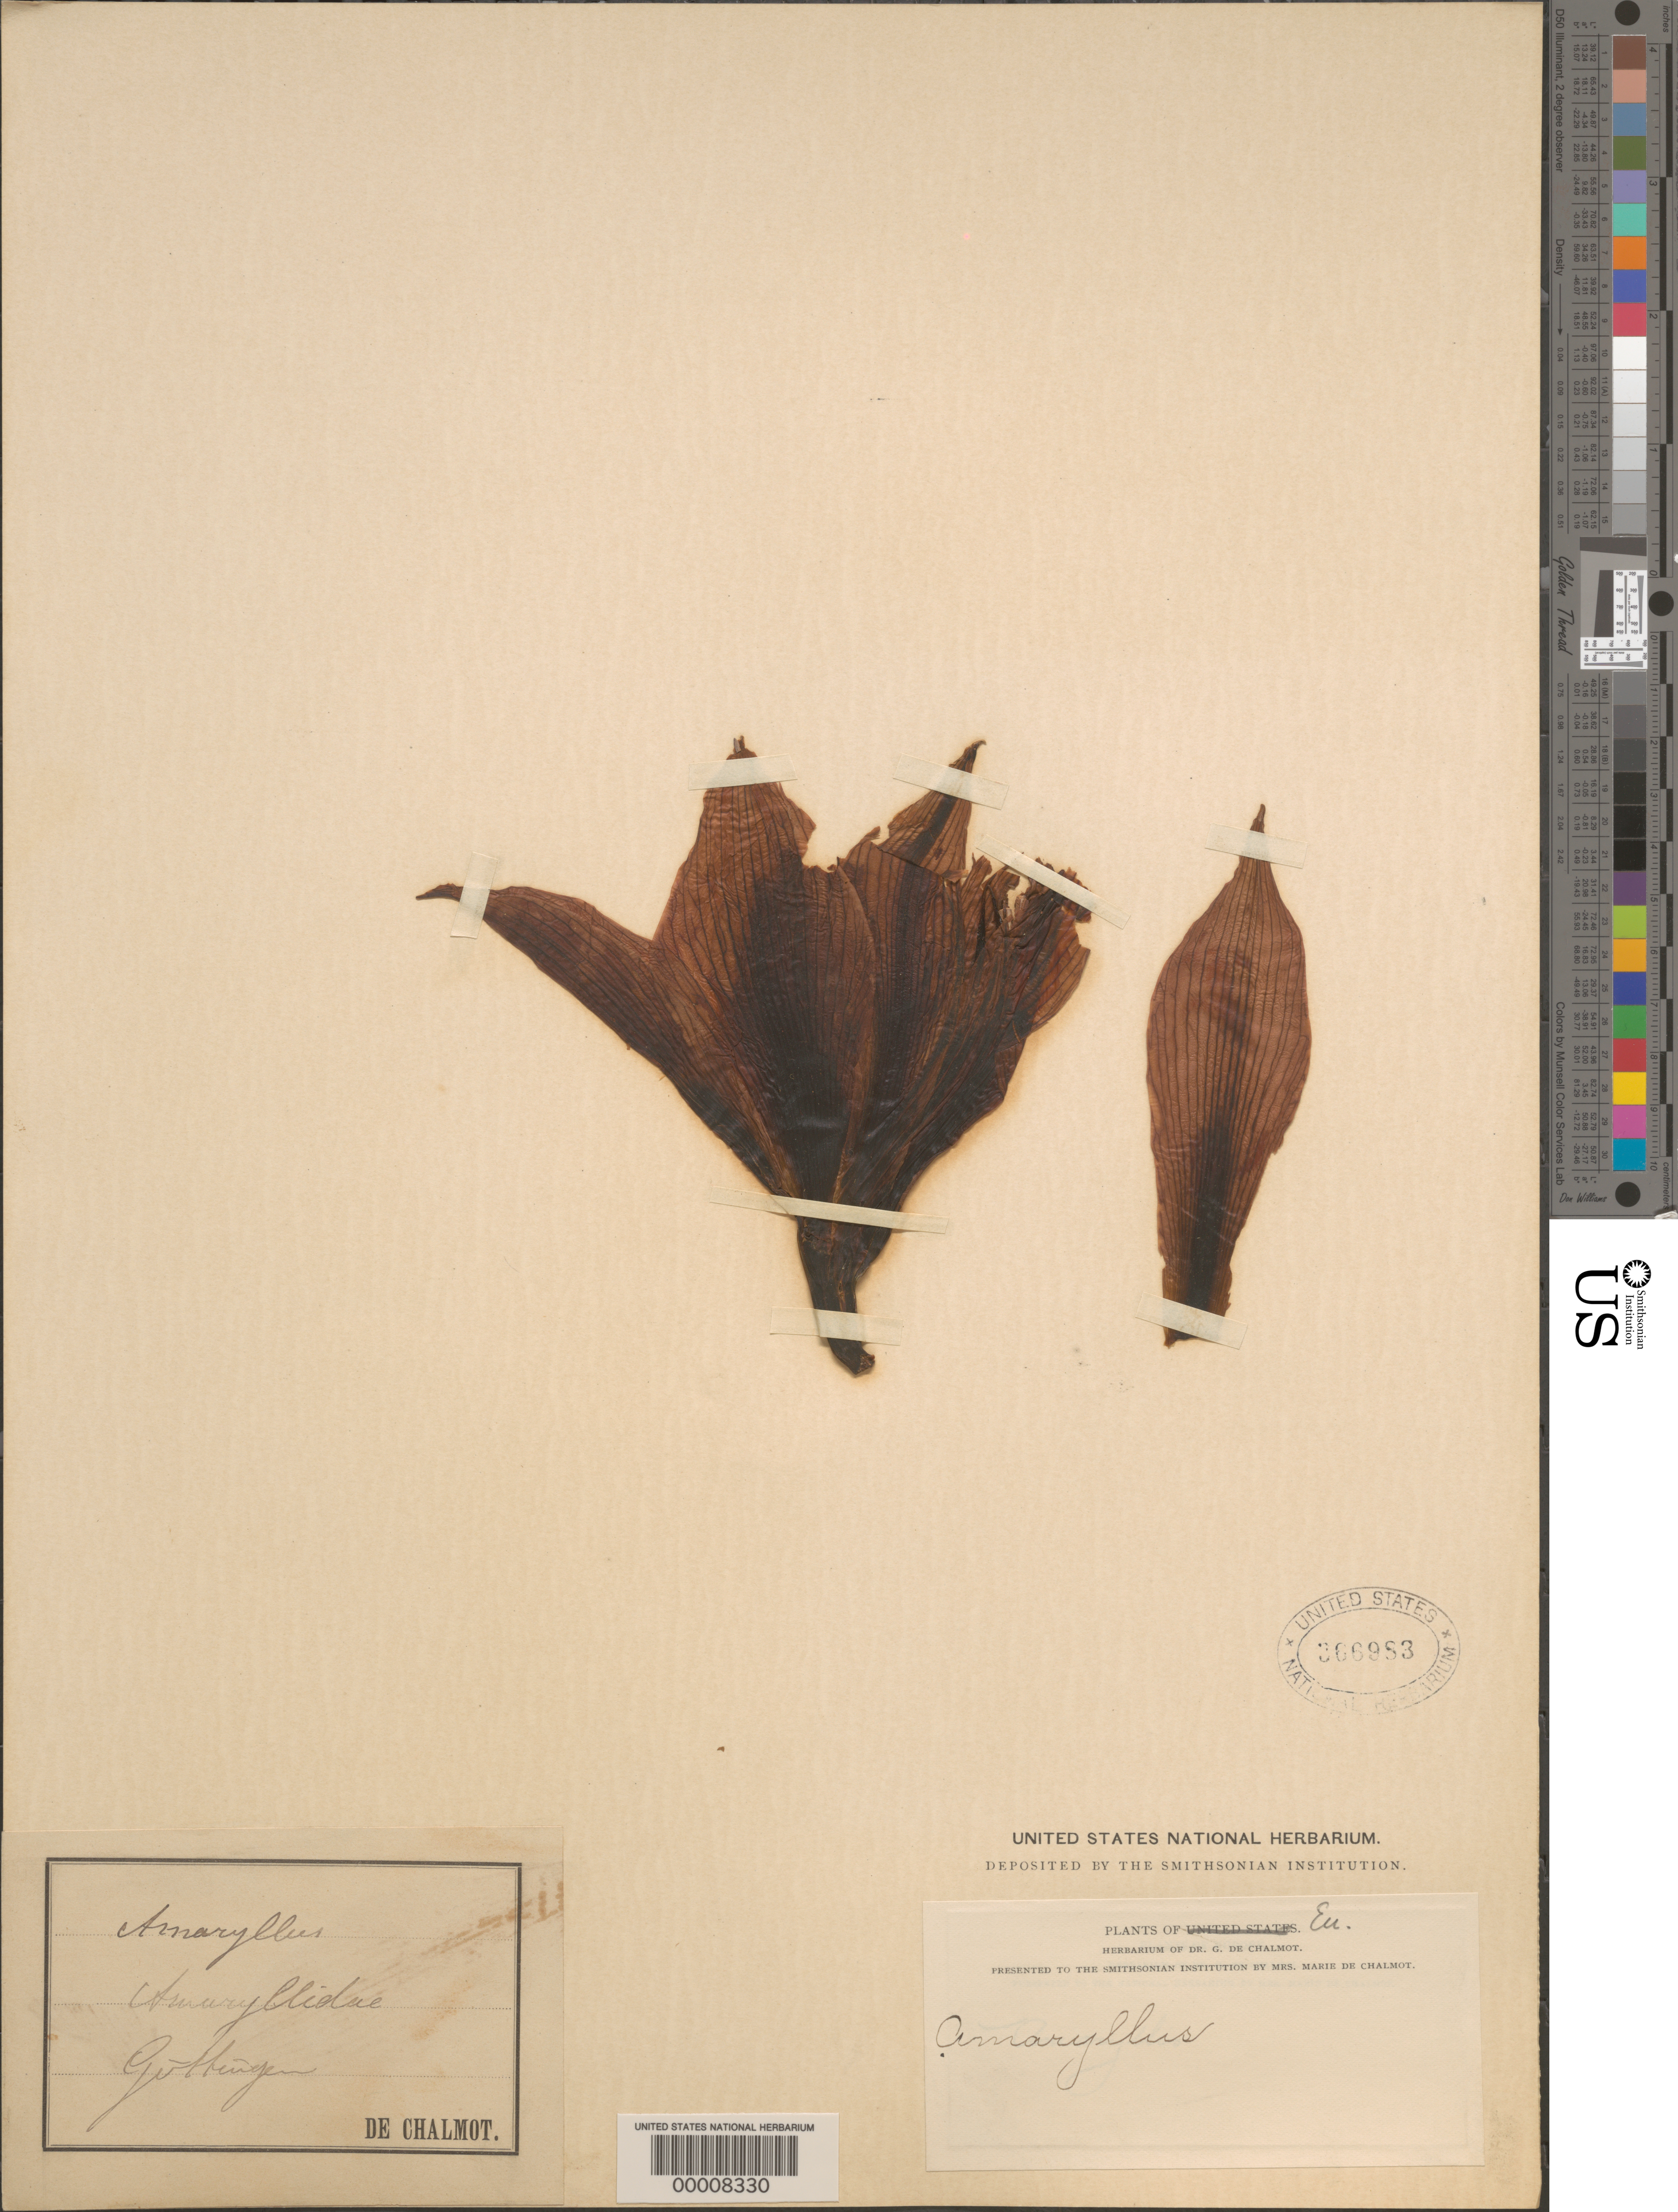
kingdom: Plantae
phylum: Tracheophyta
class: Liliopsida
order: Asparagales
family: Amaryllidaceae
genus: Amaryllis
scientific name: Amaryllis sp.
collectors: G. de Chalmot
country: Germany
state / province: Niedersachsen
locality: Gottingen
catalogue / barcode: US 366983